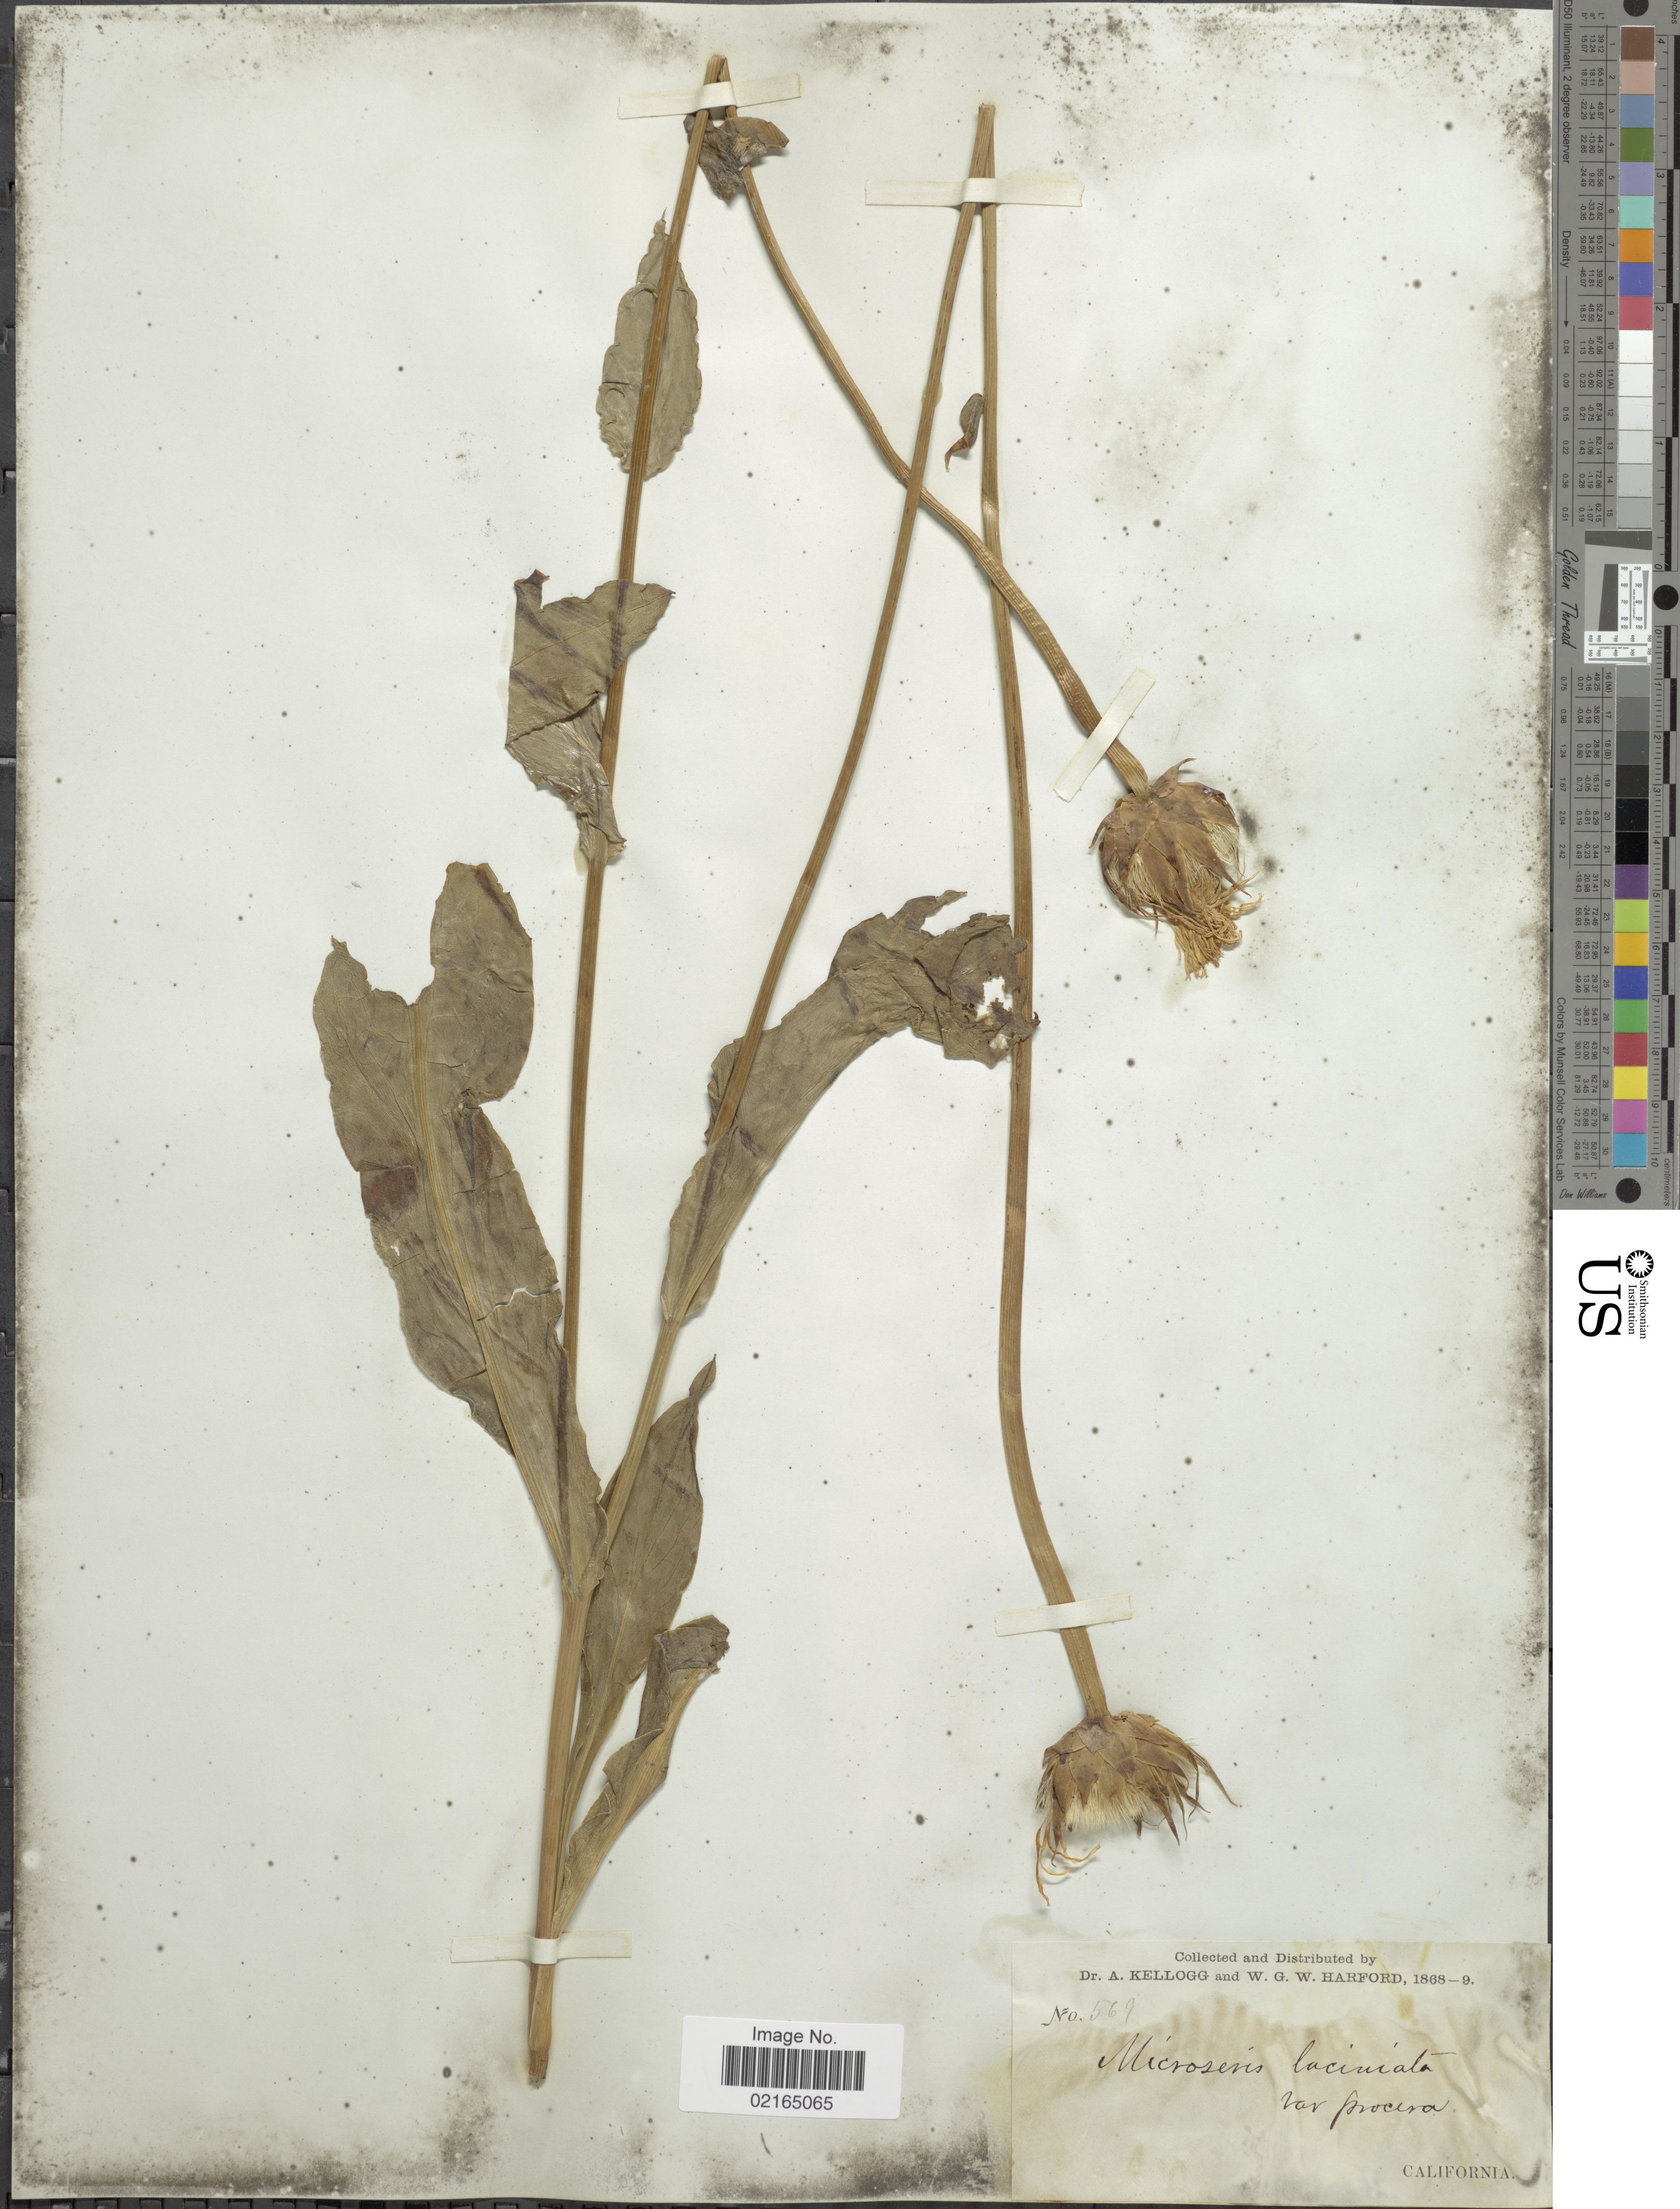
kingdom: Plantae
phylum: Tracheophyta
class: Magnoliopsida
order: Asterales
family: Asteraceae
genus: Microseris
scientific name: Microseris laciniata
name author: (Hook.) Sch. Bip.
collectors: A. Kellogg & W. G. W. Harford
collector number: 569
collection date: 1868/1869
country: United States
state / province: California